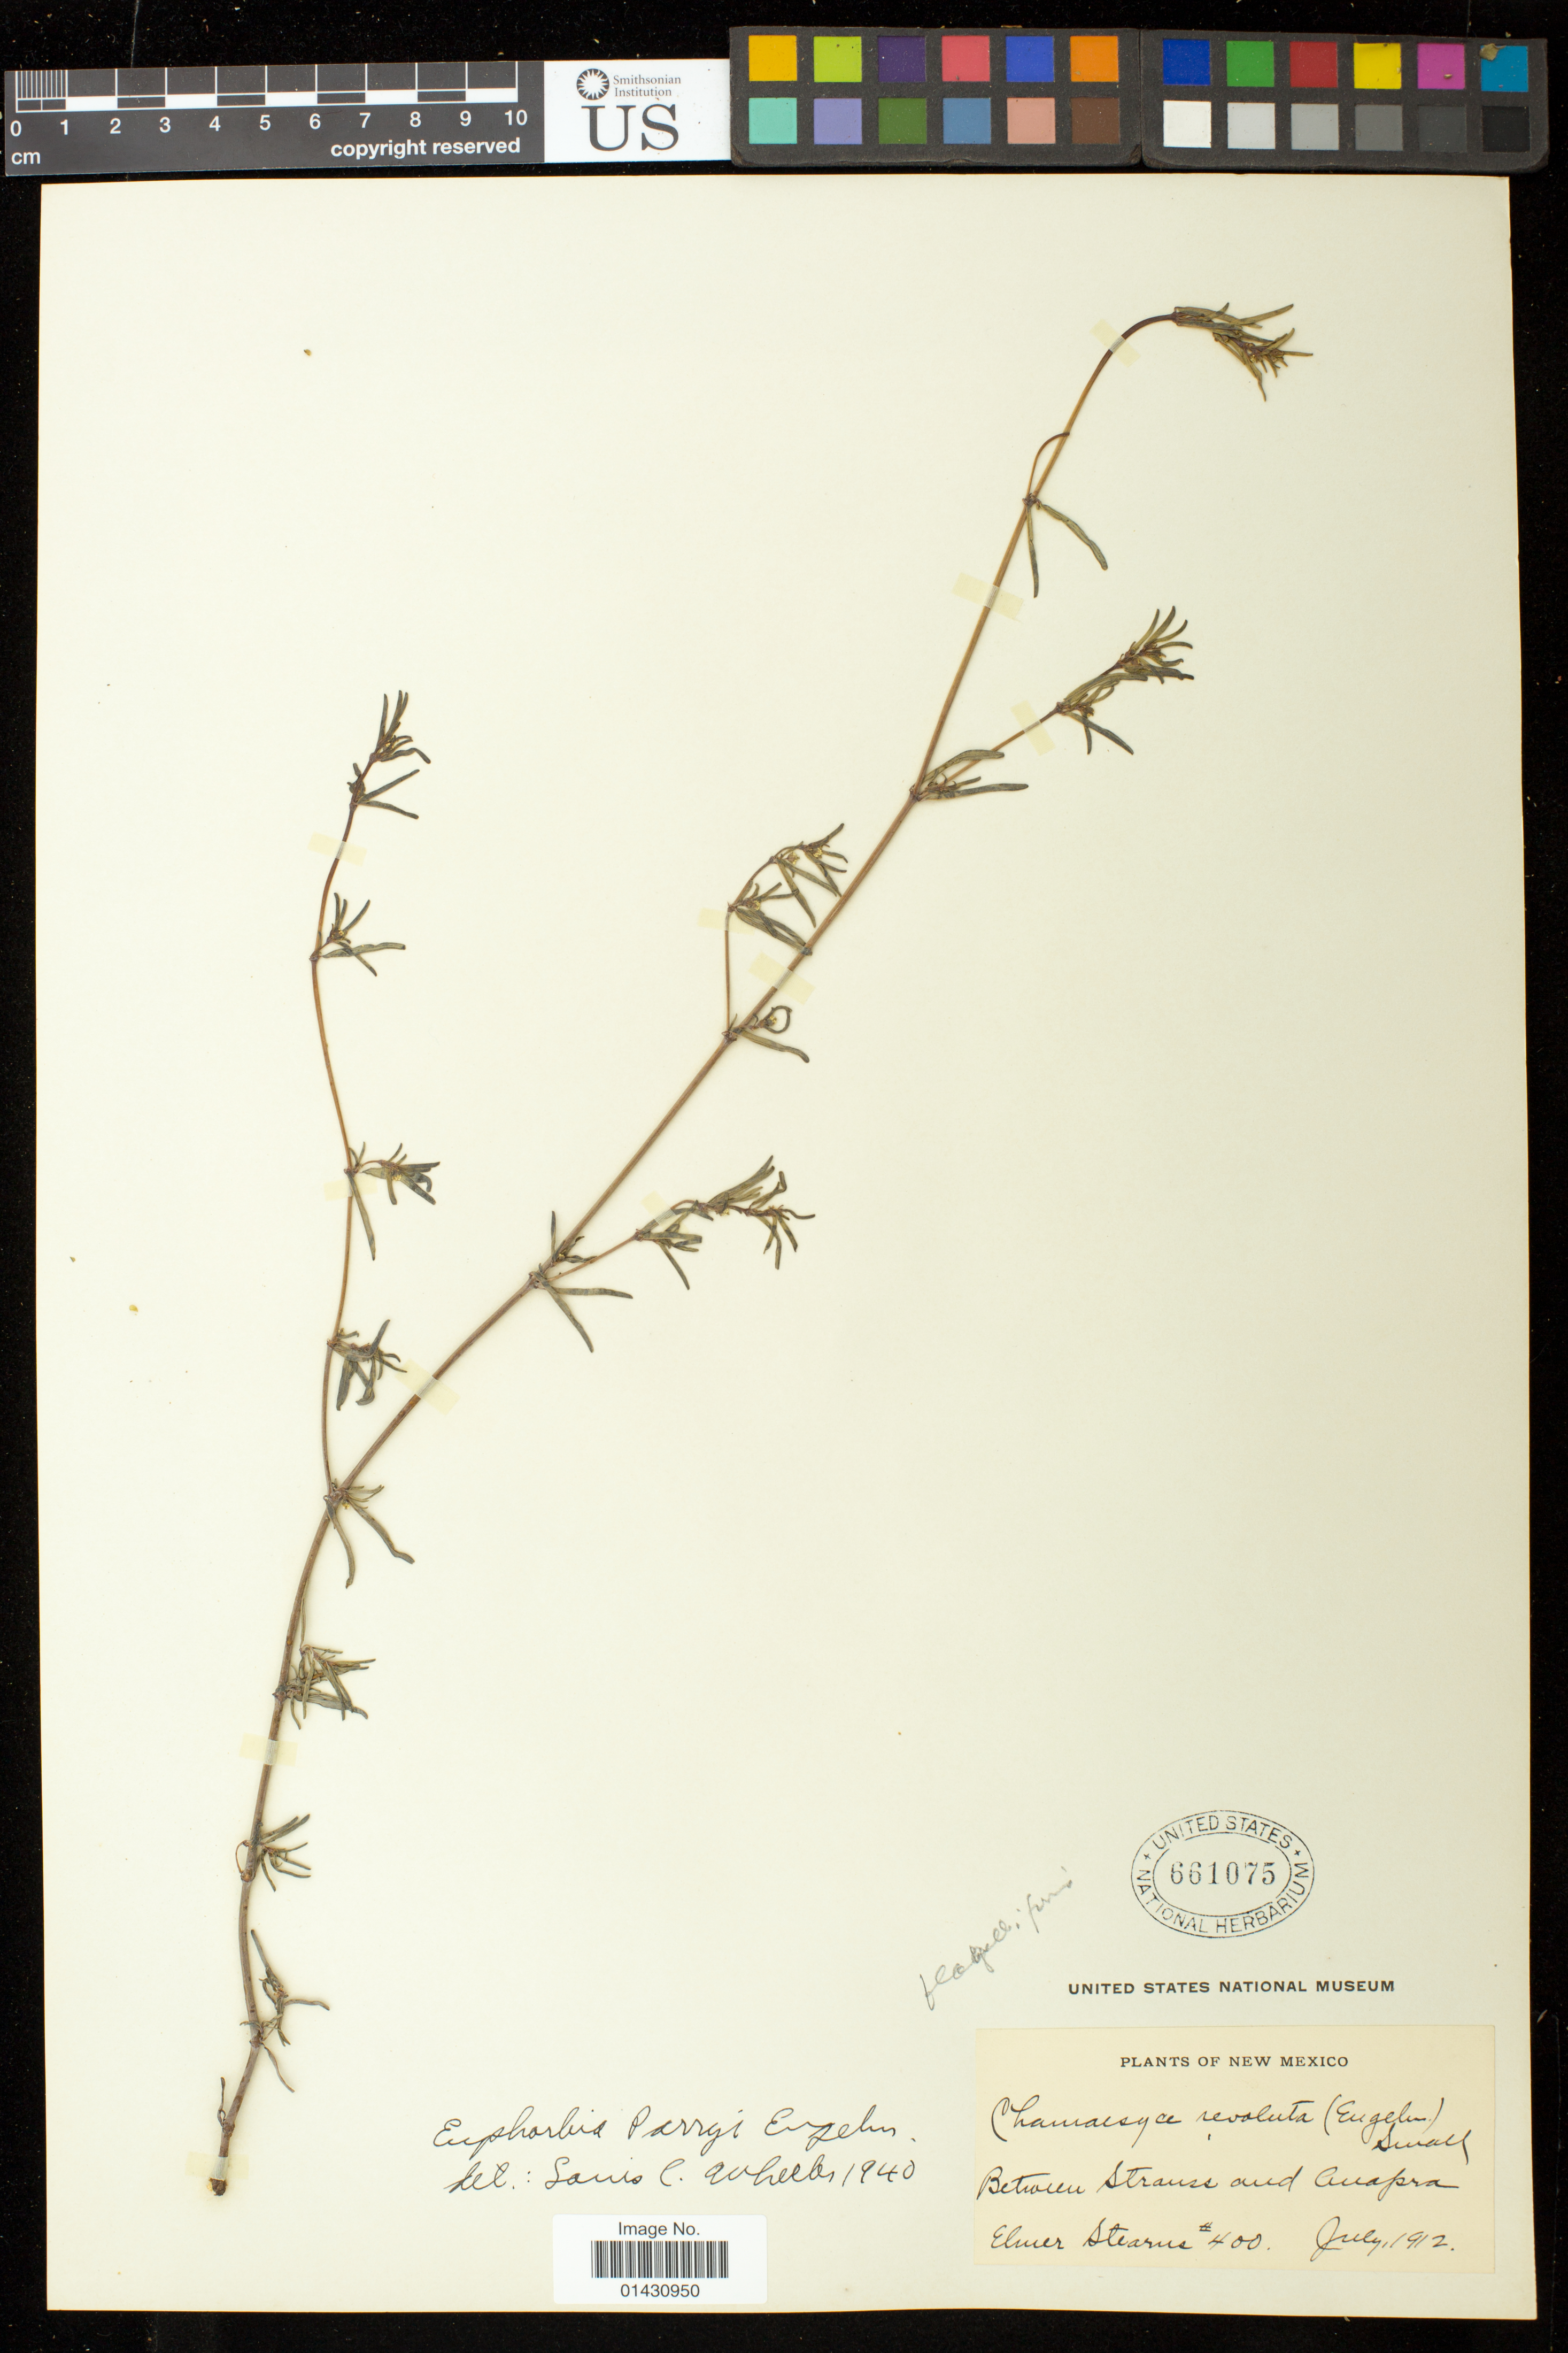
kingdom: Plantae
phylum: Tracheophyta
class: Magnoliopsida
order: Malpighiales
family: Euphorbiaceae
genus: Euphorbia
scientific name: Euphorbia parryi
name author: Engelm.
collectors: E. Stearus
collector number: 400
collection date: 1912-07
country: United States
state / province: New Mexico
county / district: Doña Ana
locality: Between Strauss and Anapra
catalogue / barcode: US 661075